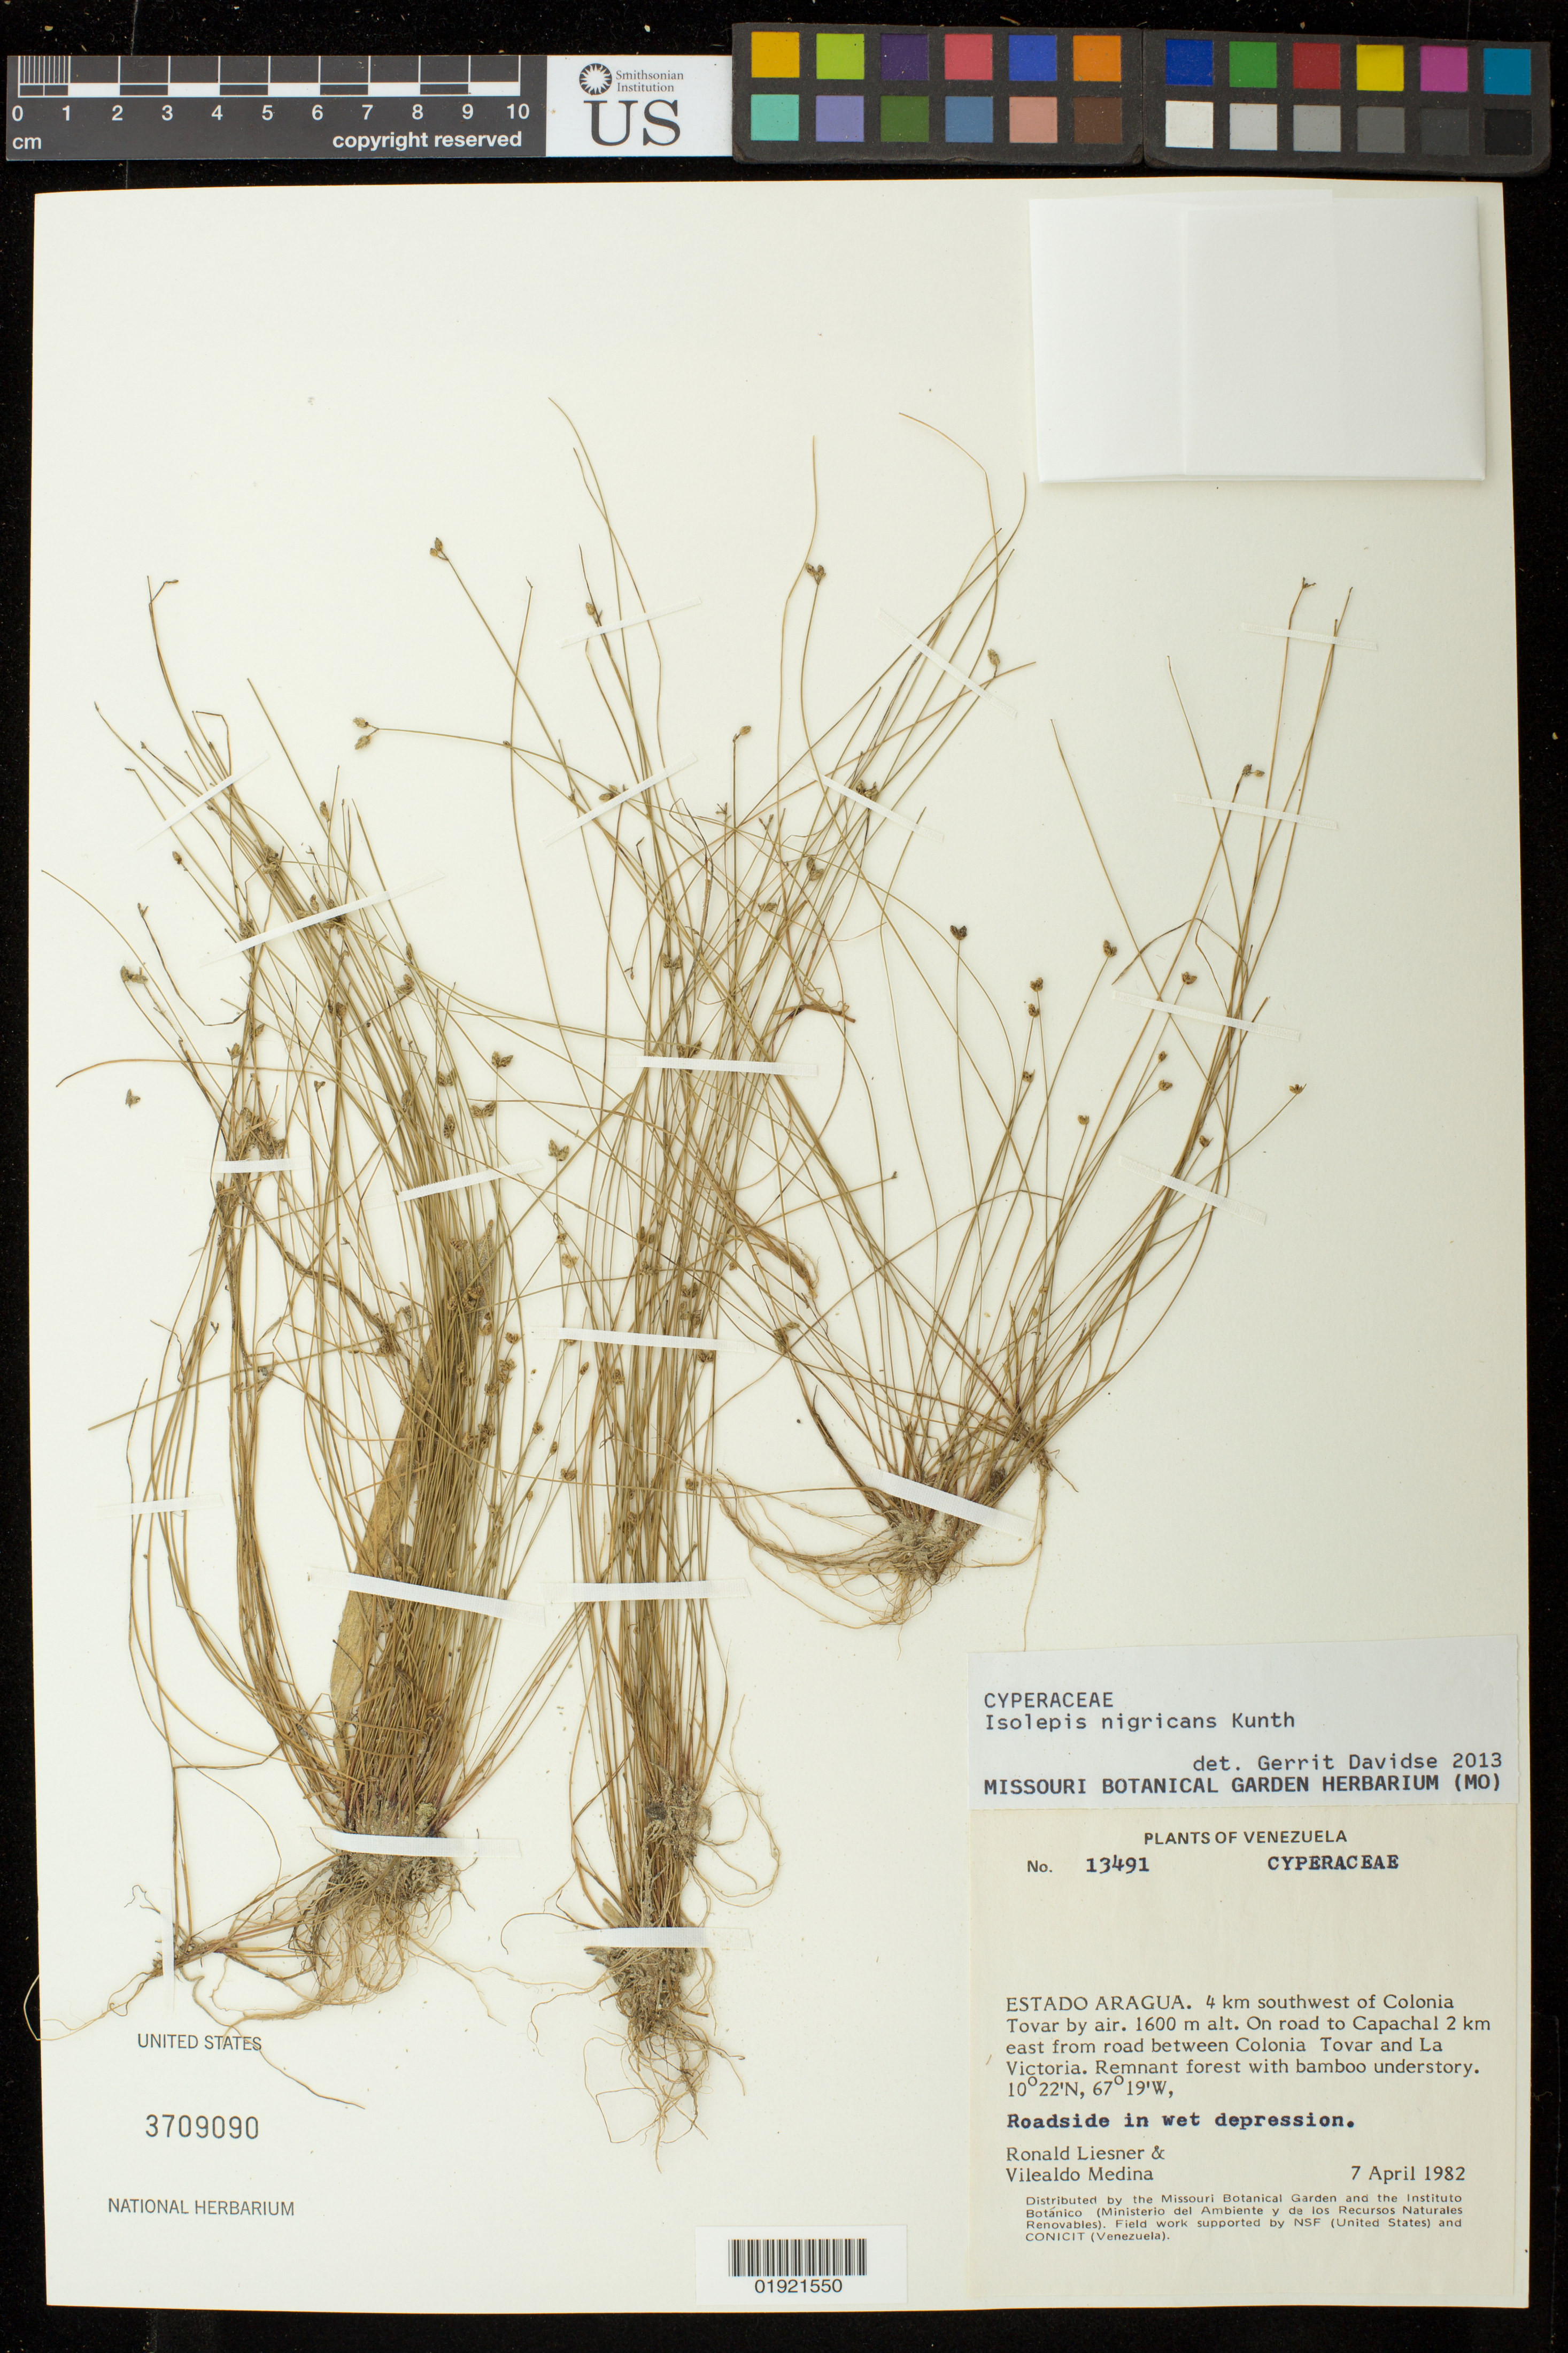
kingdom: Plantae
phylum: Tracheophyta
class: Liliopsida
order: Poales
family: Cyperaceae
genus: Isolepis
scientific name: Isolepis cernua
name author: (Vahl) Roem. & Schult.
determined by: Strong, Mark T., (BOT), Smithsonian Institution - National Museum of Natural History (UNITED STATES)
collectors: R. L. Liesner & V. Medina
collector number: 13491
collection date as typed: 7 April 1982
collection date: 1982-04-07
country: Venezuela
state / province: Aragua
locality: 4 km southwest of Colonia Tovar by air. On road to Capachal 2 km east from road between Colonia Tovar and La Victoria, roadside in wet depression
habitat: Remnant forest with bamboo understory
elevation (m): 1600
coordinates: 10 22 N, 67 19 W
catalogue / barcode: US 3709090